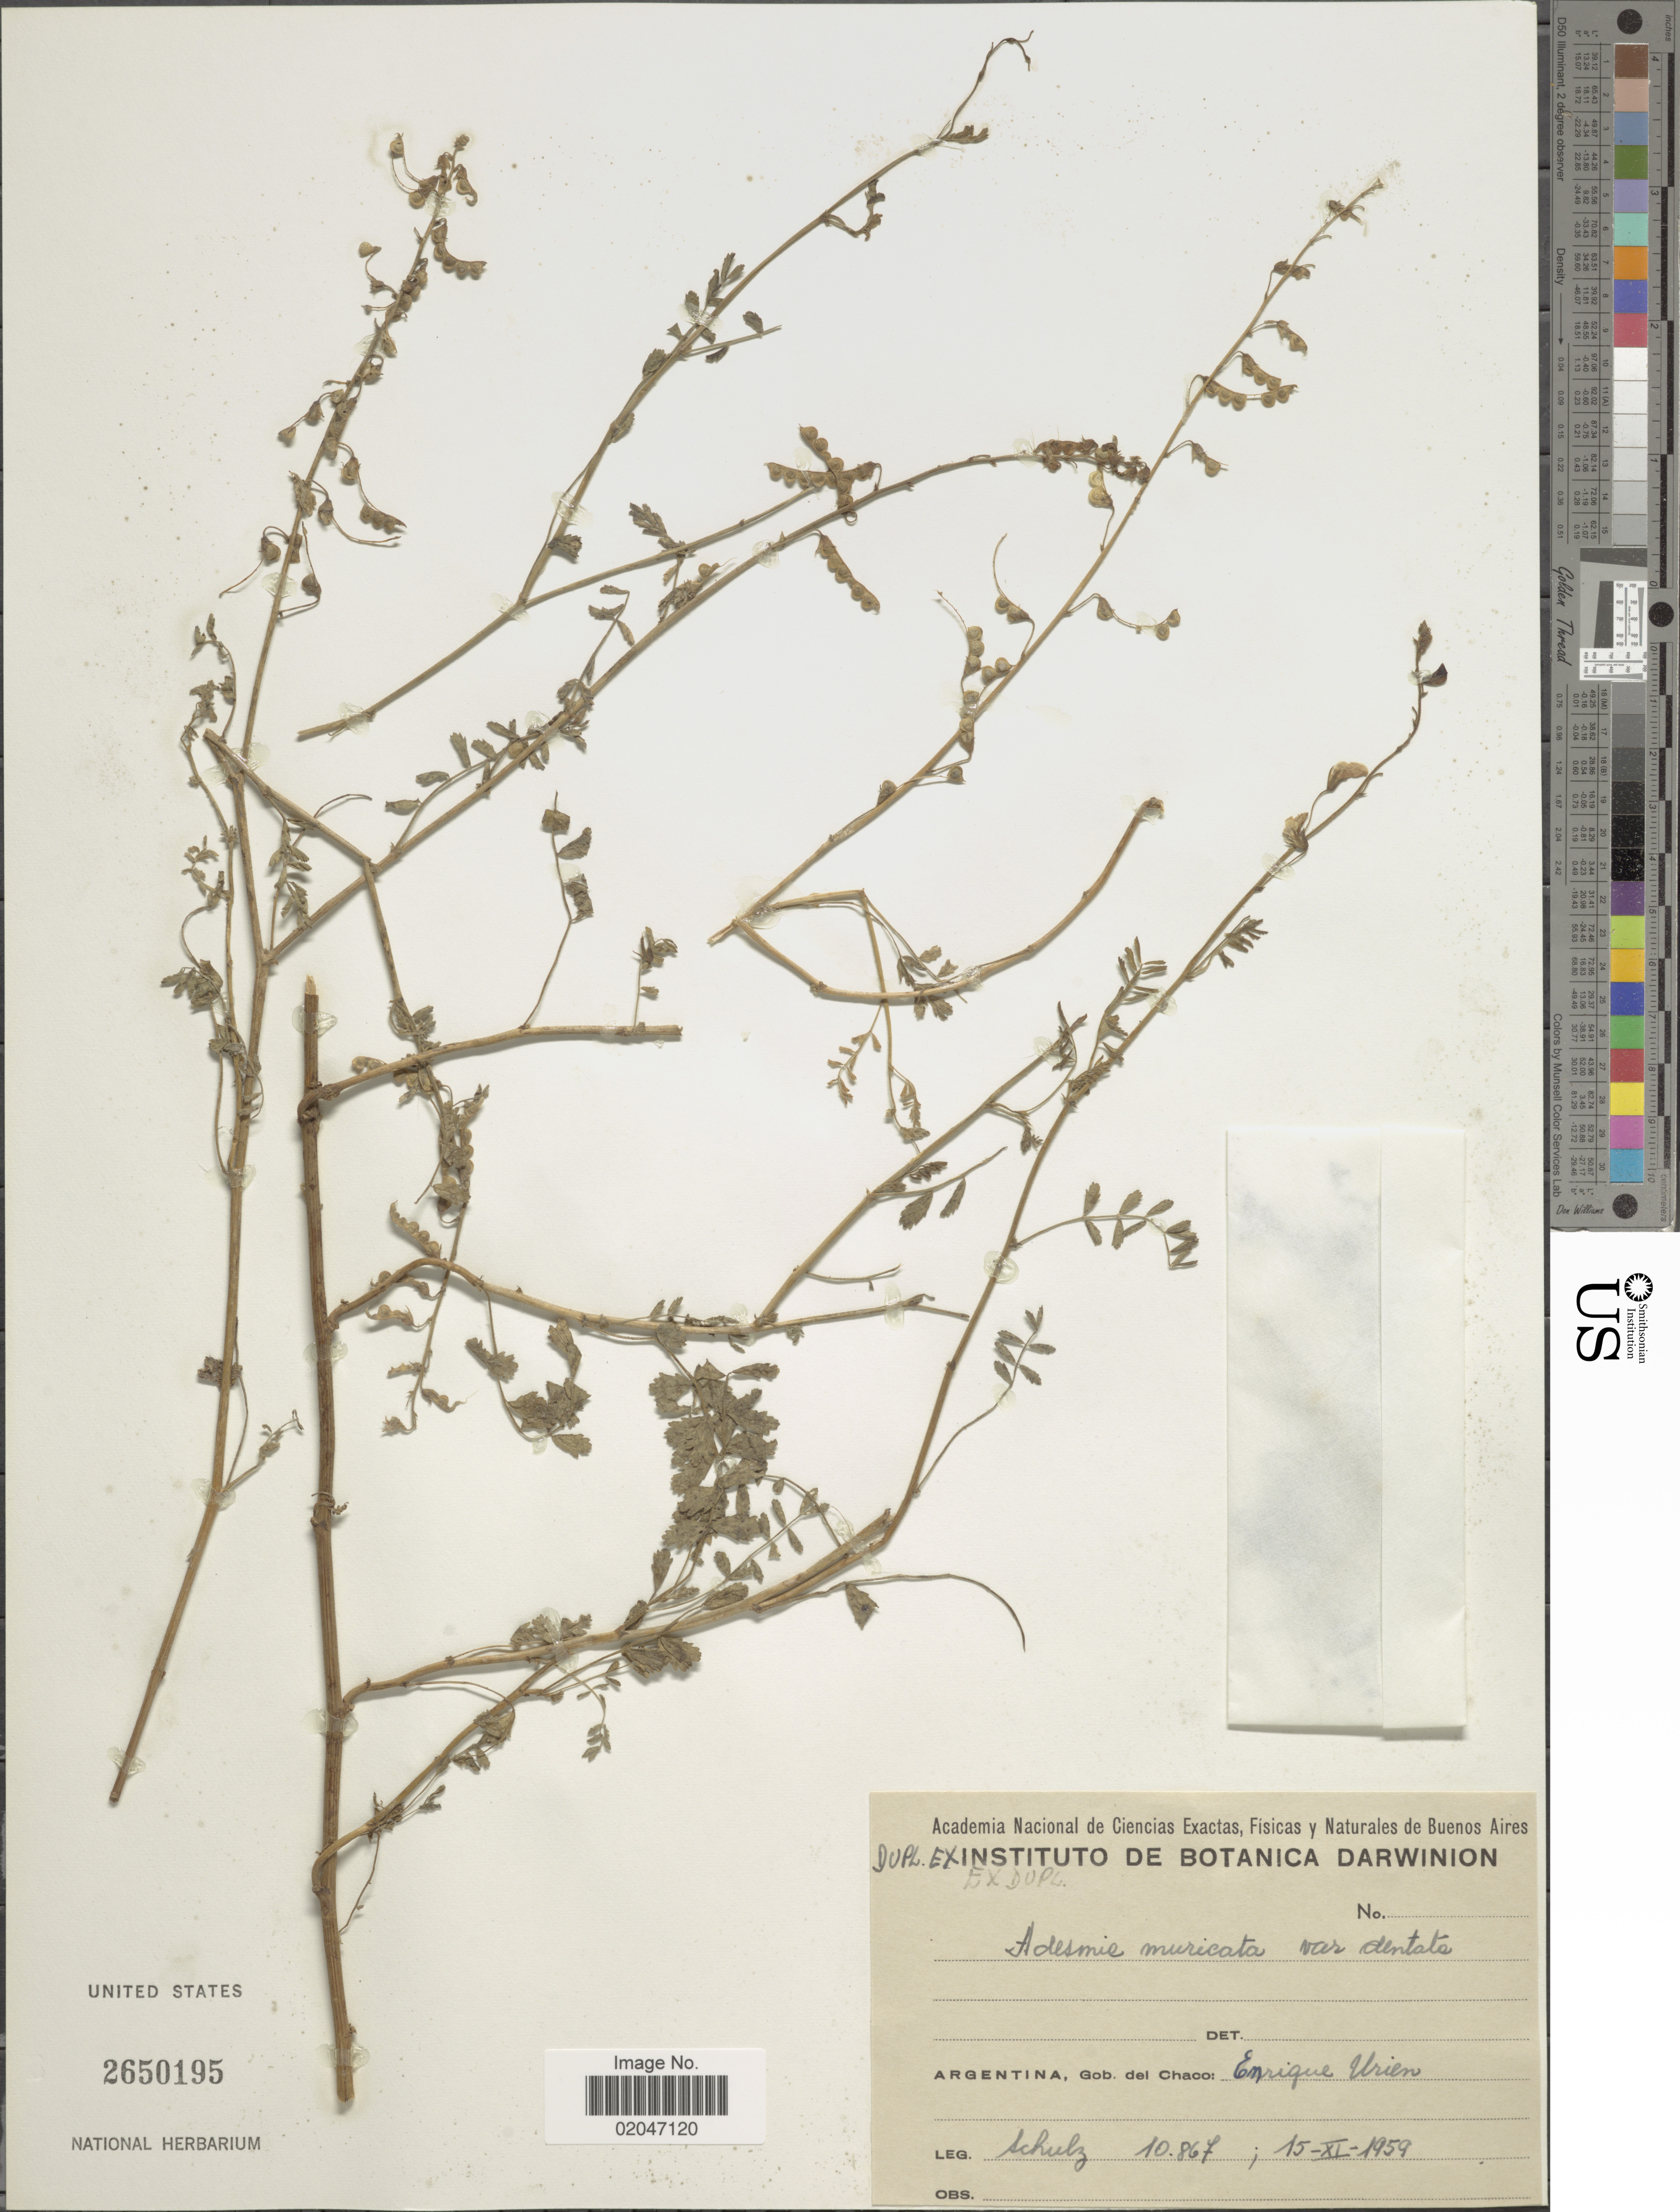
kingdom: Plantae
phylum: Tracheophyta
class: Magnoliopsida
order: Fabales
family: Fabaceae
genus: Adesmia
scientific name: Adesmia muricata var. dentata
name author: Benth.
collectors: Schulz, --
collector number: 10867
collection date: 1959-11-15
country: Argentina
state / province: Chaco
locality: Gob. del Chaco: Enrique Urien.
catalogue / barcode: US 2650195